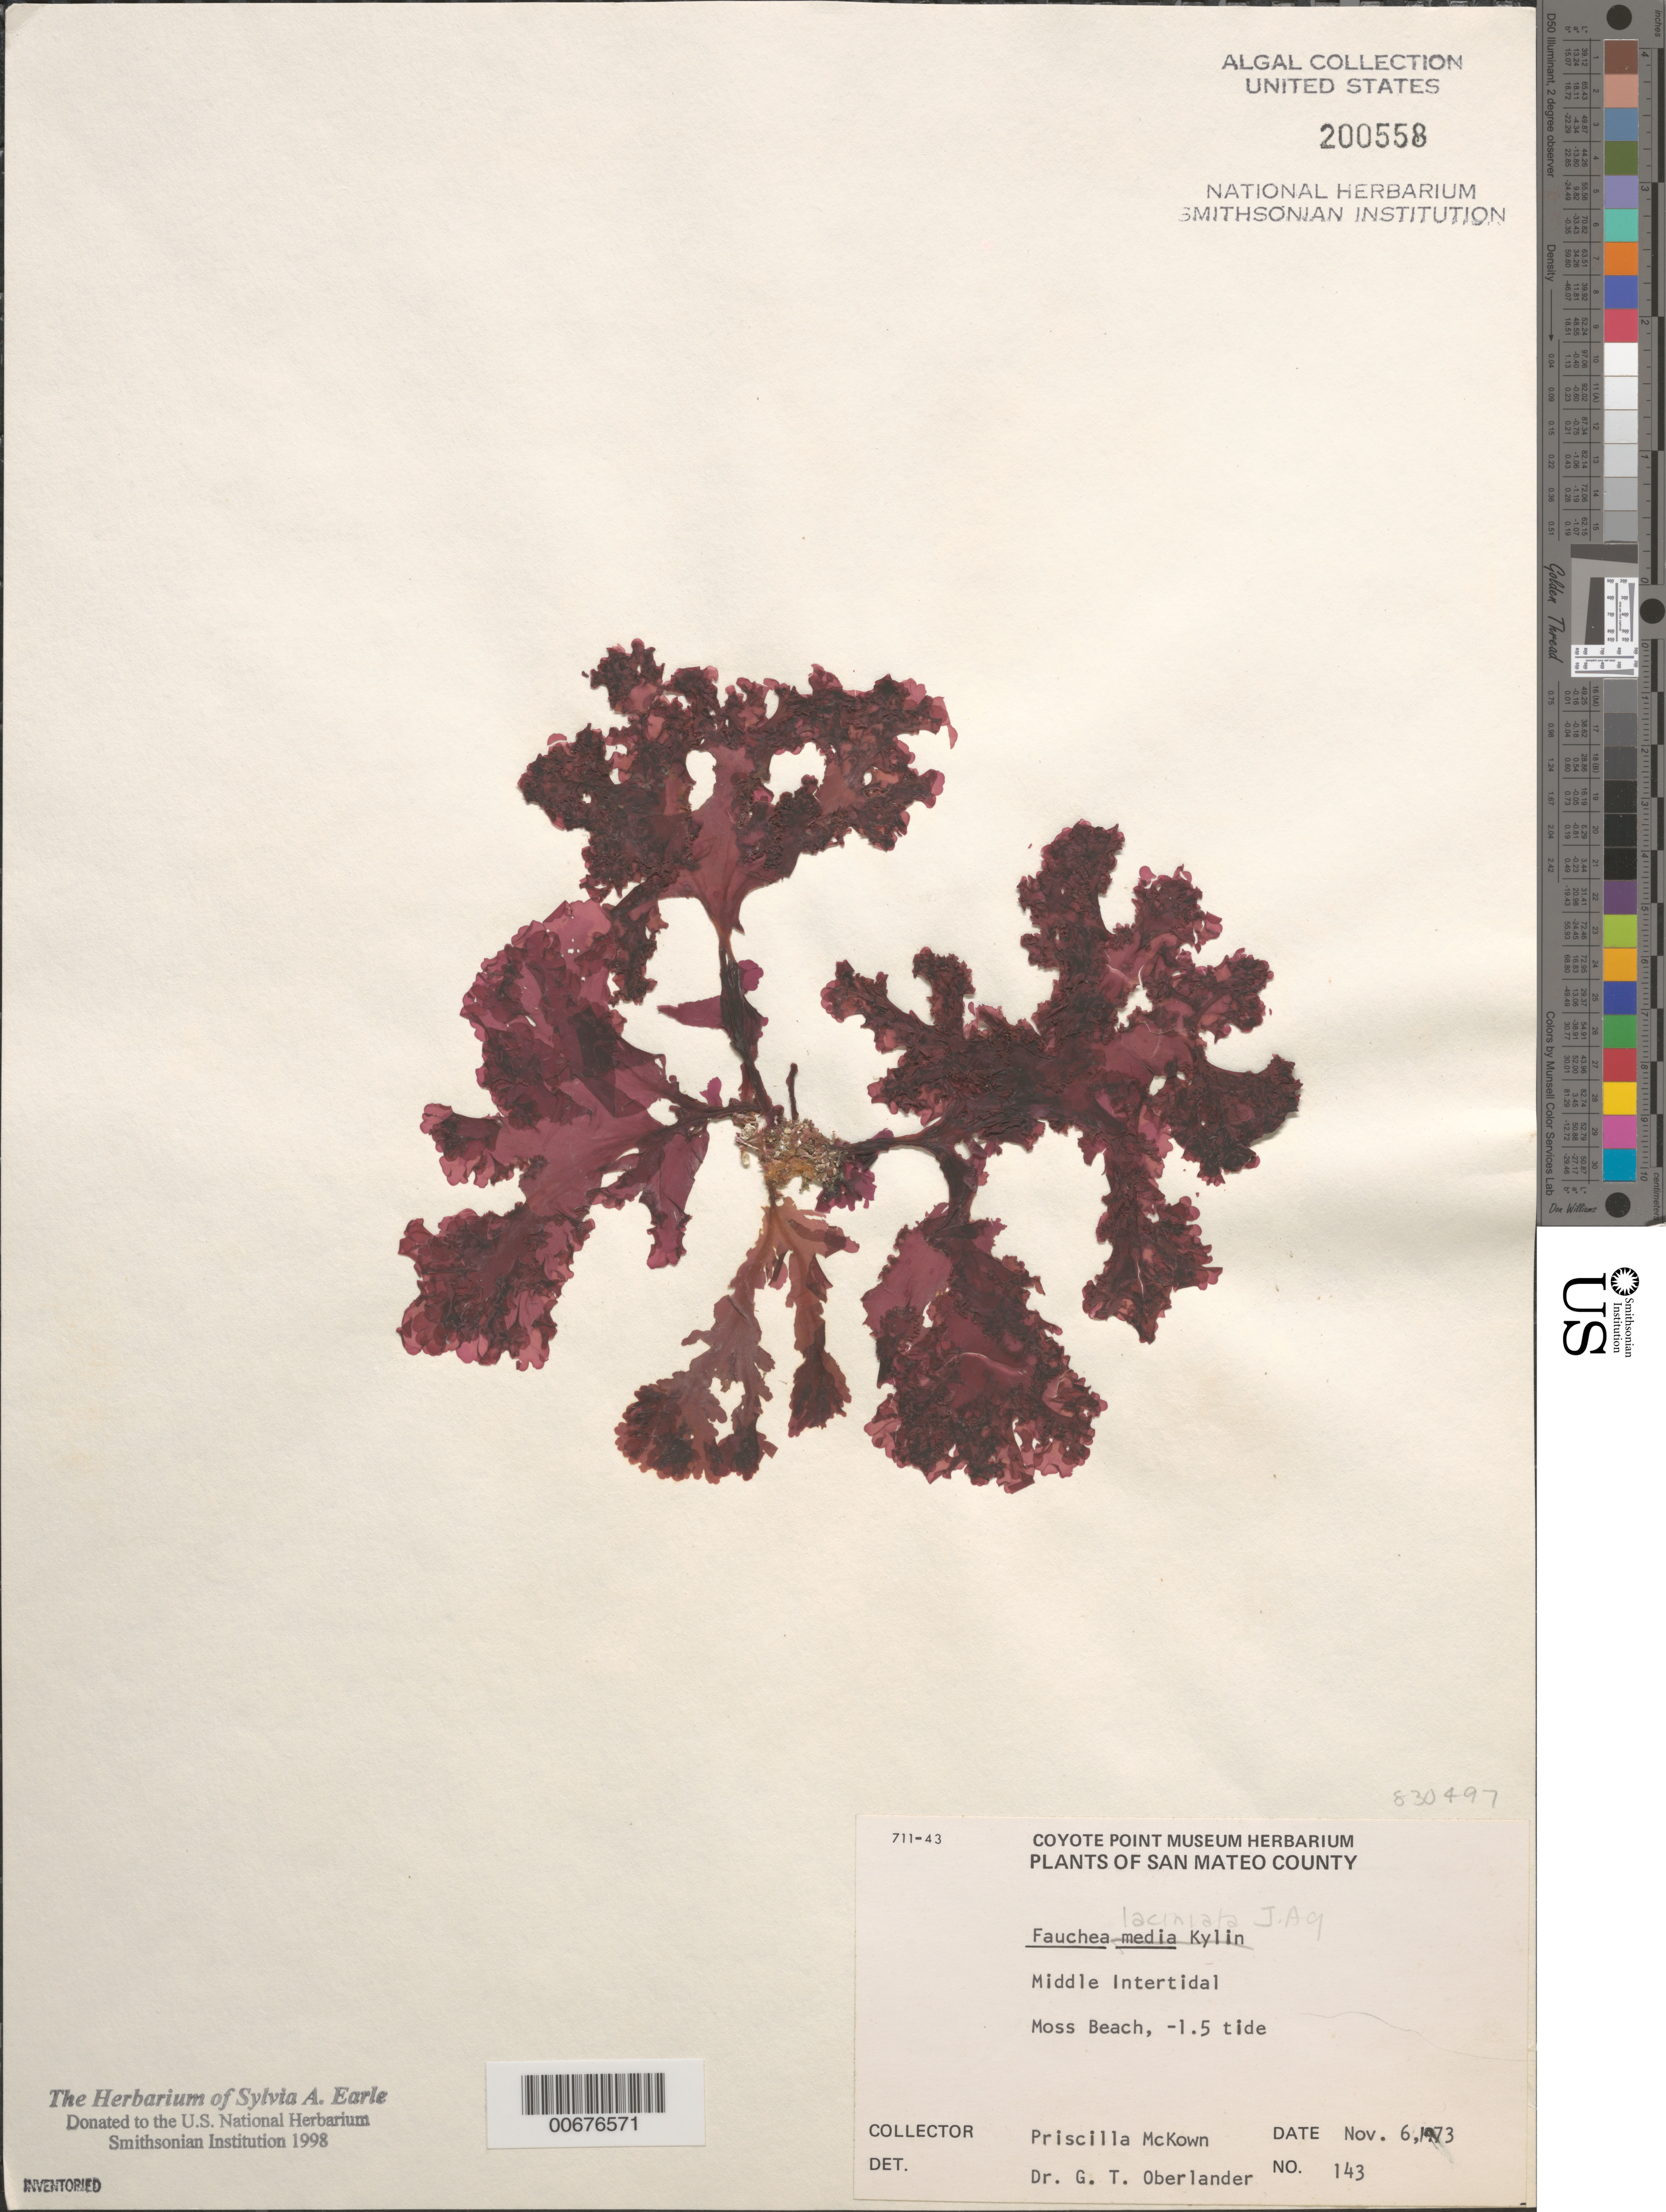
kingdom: Plantae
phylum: Rhodophyta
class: Florideophyceae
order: Rhodymeniales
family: Faucheaceae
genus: Gloiocladia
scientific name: Gloiocladia laciniata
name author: (J. Agardh) Rodríguez-Prieto & N. Sánchez in Rodríguez-Prieto et al.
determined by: Algae name updating Project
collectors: P. McKown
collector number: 143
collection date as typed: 06 Nov 1973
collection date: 1973-11-06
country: United States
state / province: California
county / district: San Mateo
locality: Moss Beach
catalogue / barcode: US 200558